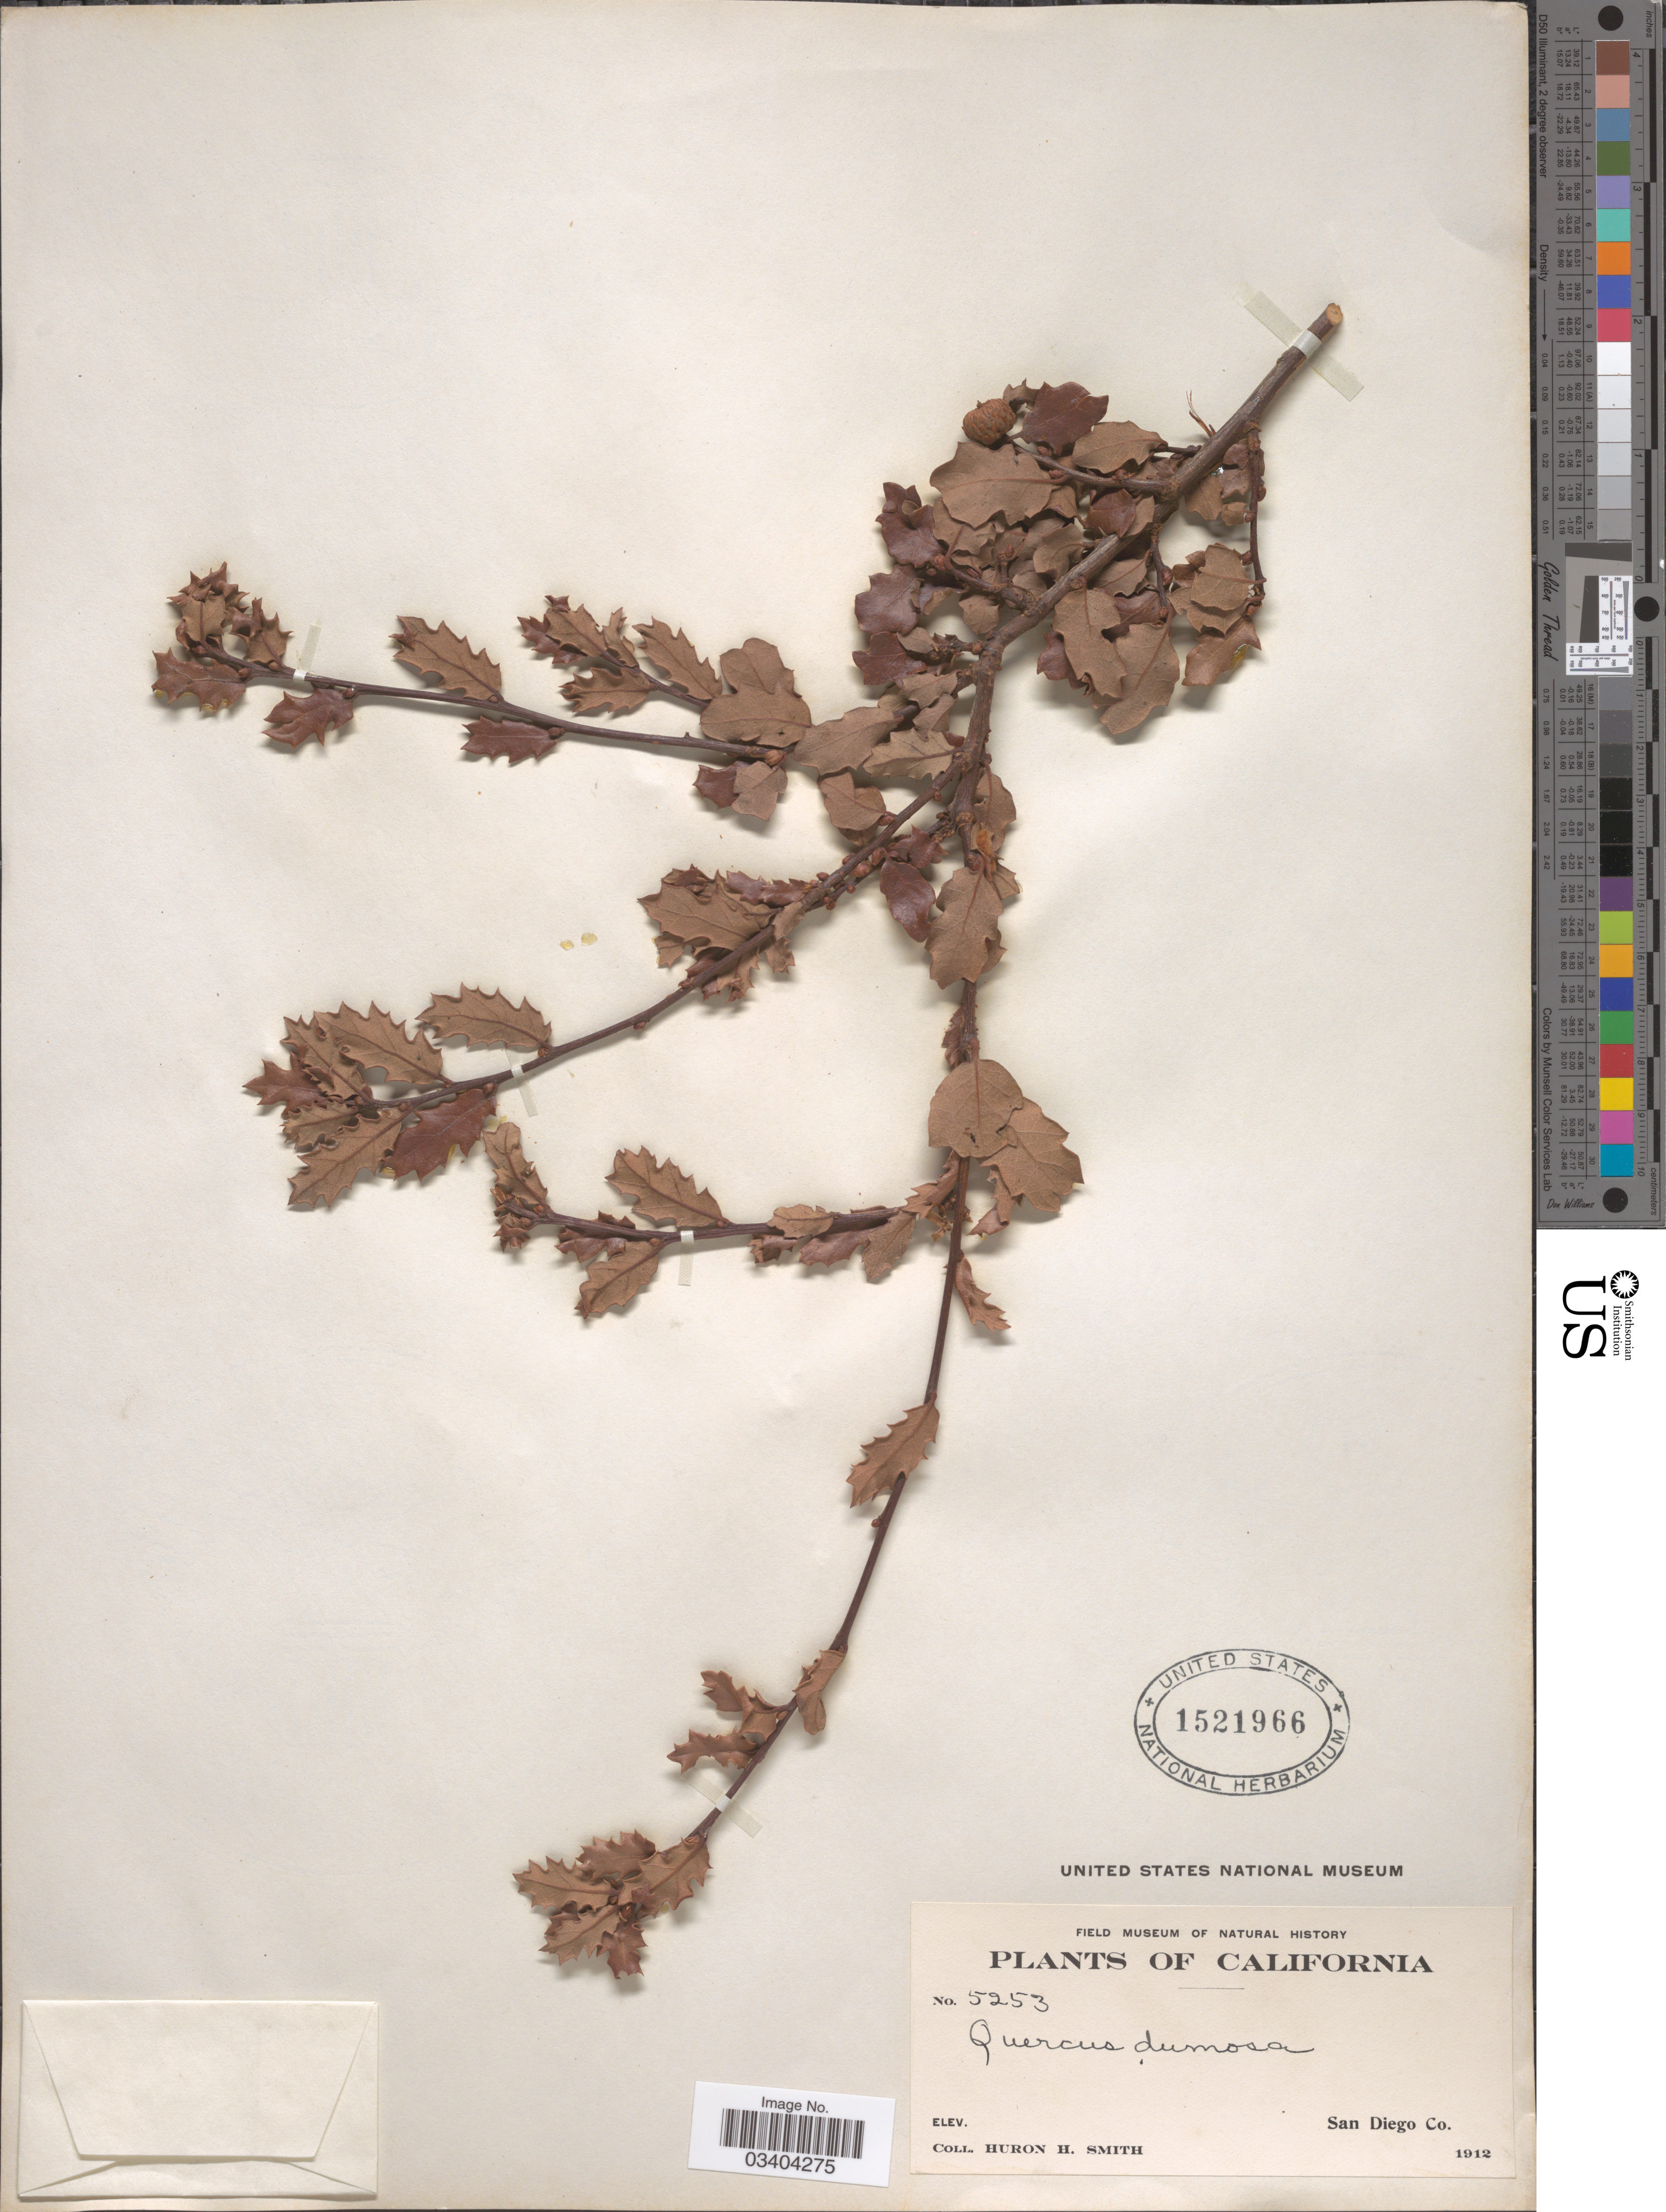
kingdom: Plantae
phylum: Tracheophyta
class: Magnoliopsida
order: Fagales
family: Fagaceae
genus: Quercus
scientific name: Quercus dumosa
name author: Nutt.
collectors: Huron H. Smith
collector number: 5253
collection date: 1912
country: United States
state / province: California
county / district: San Diego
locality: San Diego Co.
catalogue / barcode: US 1521966